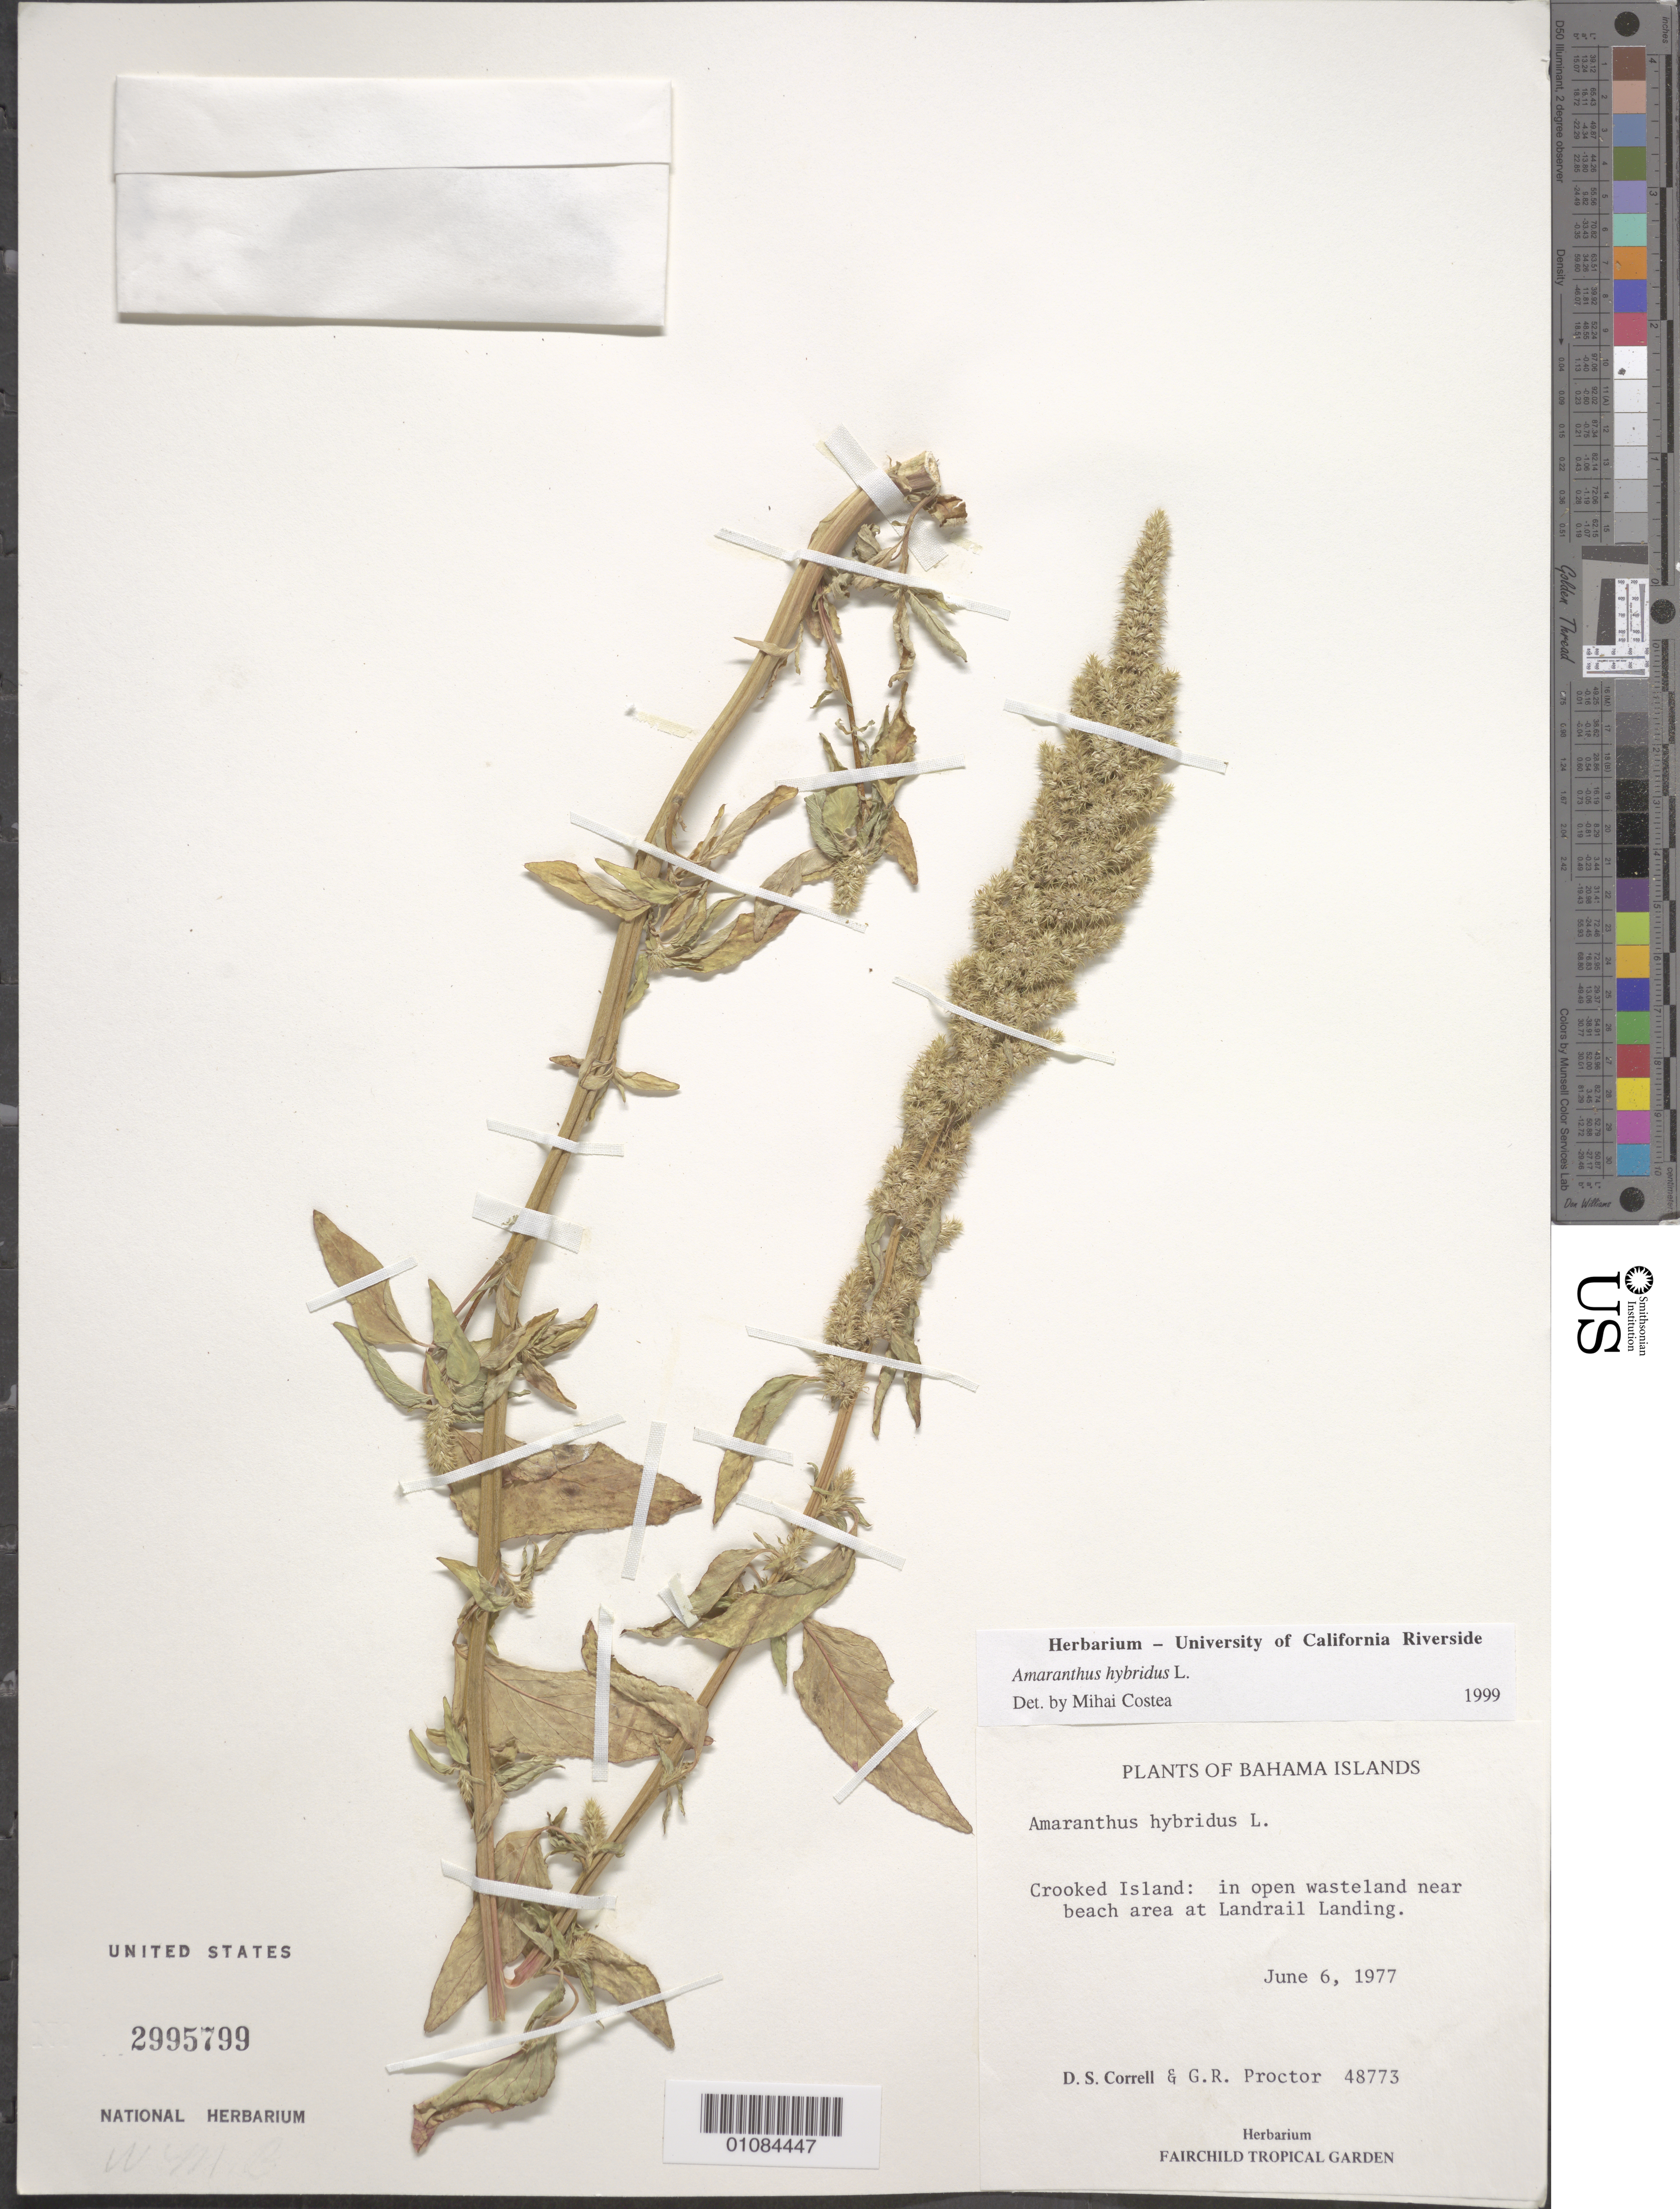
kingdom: Plantae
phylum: Tracheophyta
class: Magnoliopsida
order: Caryophyllales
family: Amaranthaceae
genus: Amaranthus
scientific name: Amaranthus hybridus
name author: L.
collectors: D. S. Correll & G. R. Proctor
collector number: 48773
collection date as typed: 06 Jun 1977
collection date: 1977-06-06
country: Bahamas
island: Crooked I.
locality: Crooked Island: Landrail Landing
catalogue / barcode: US 2995799